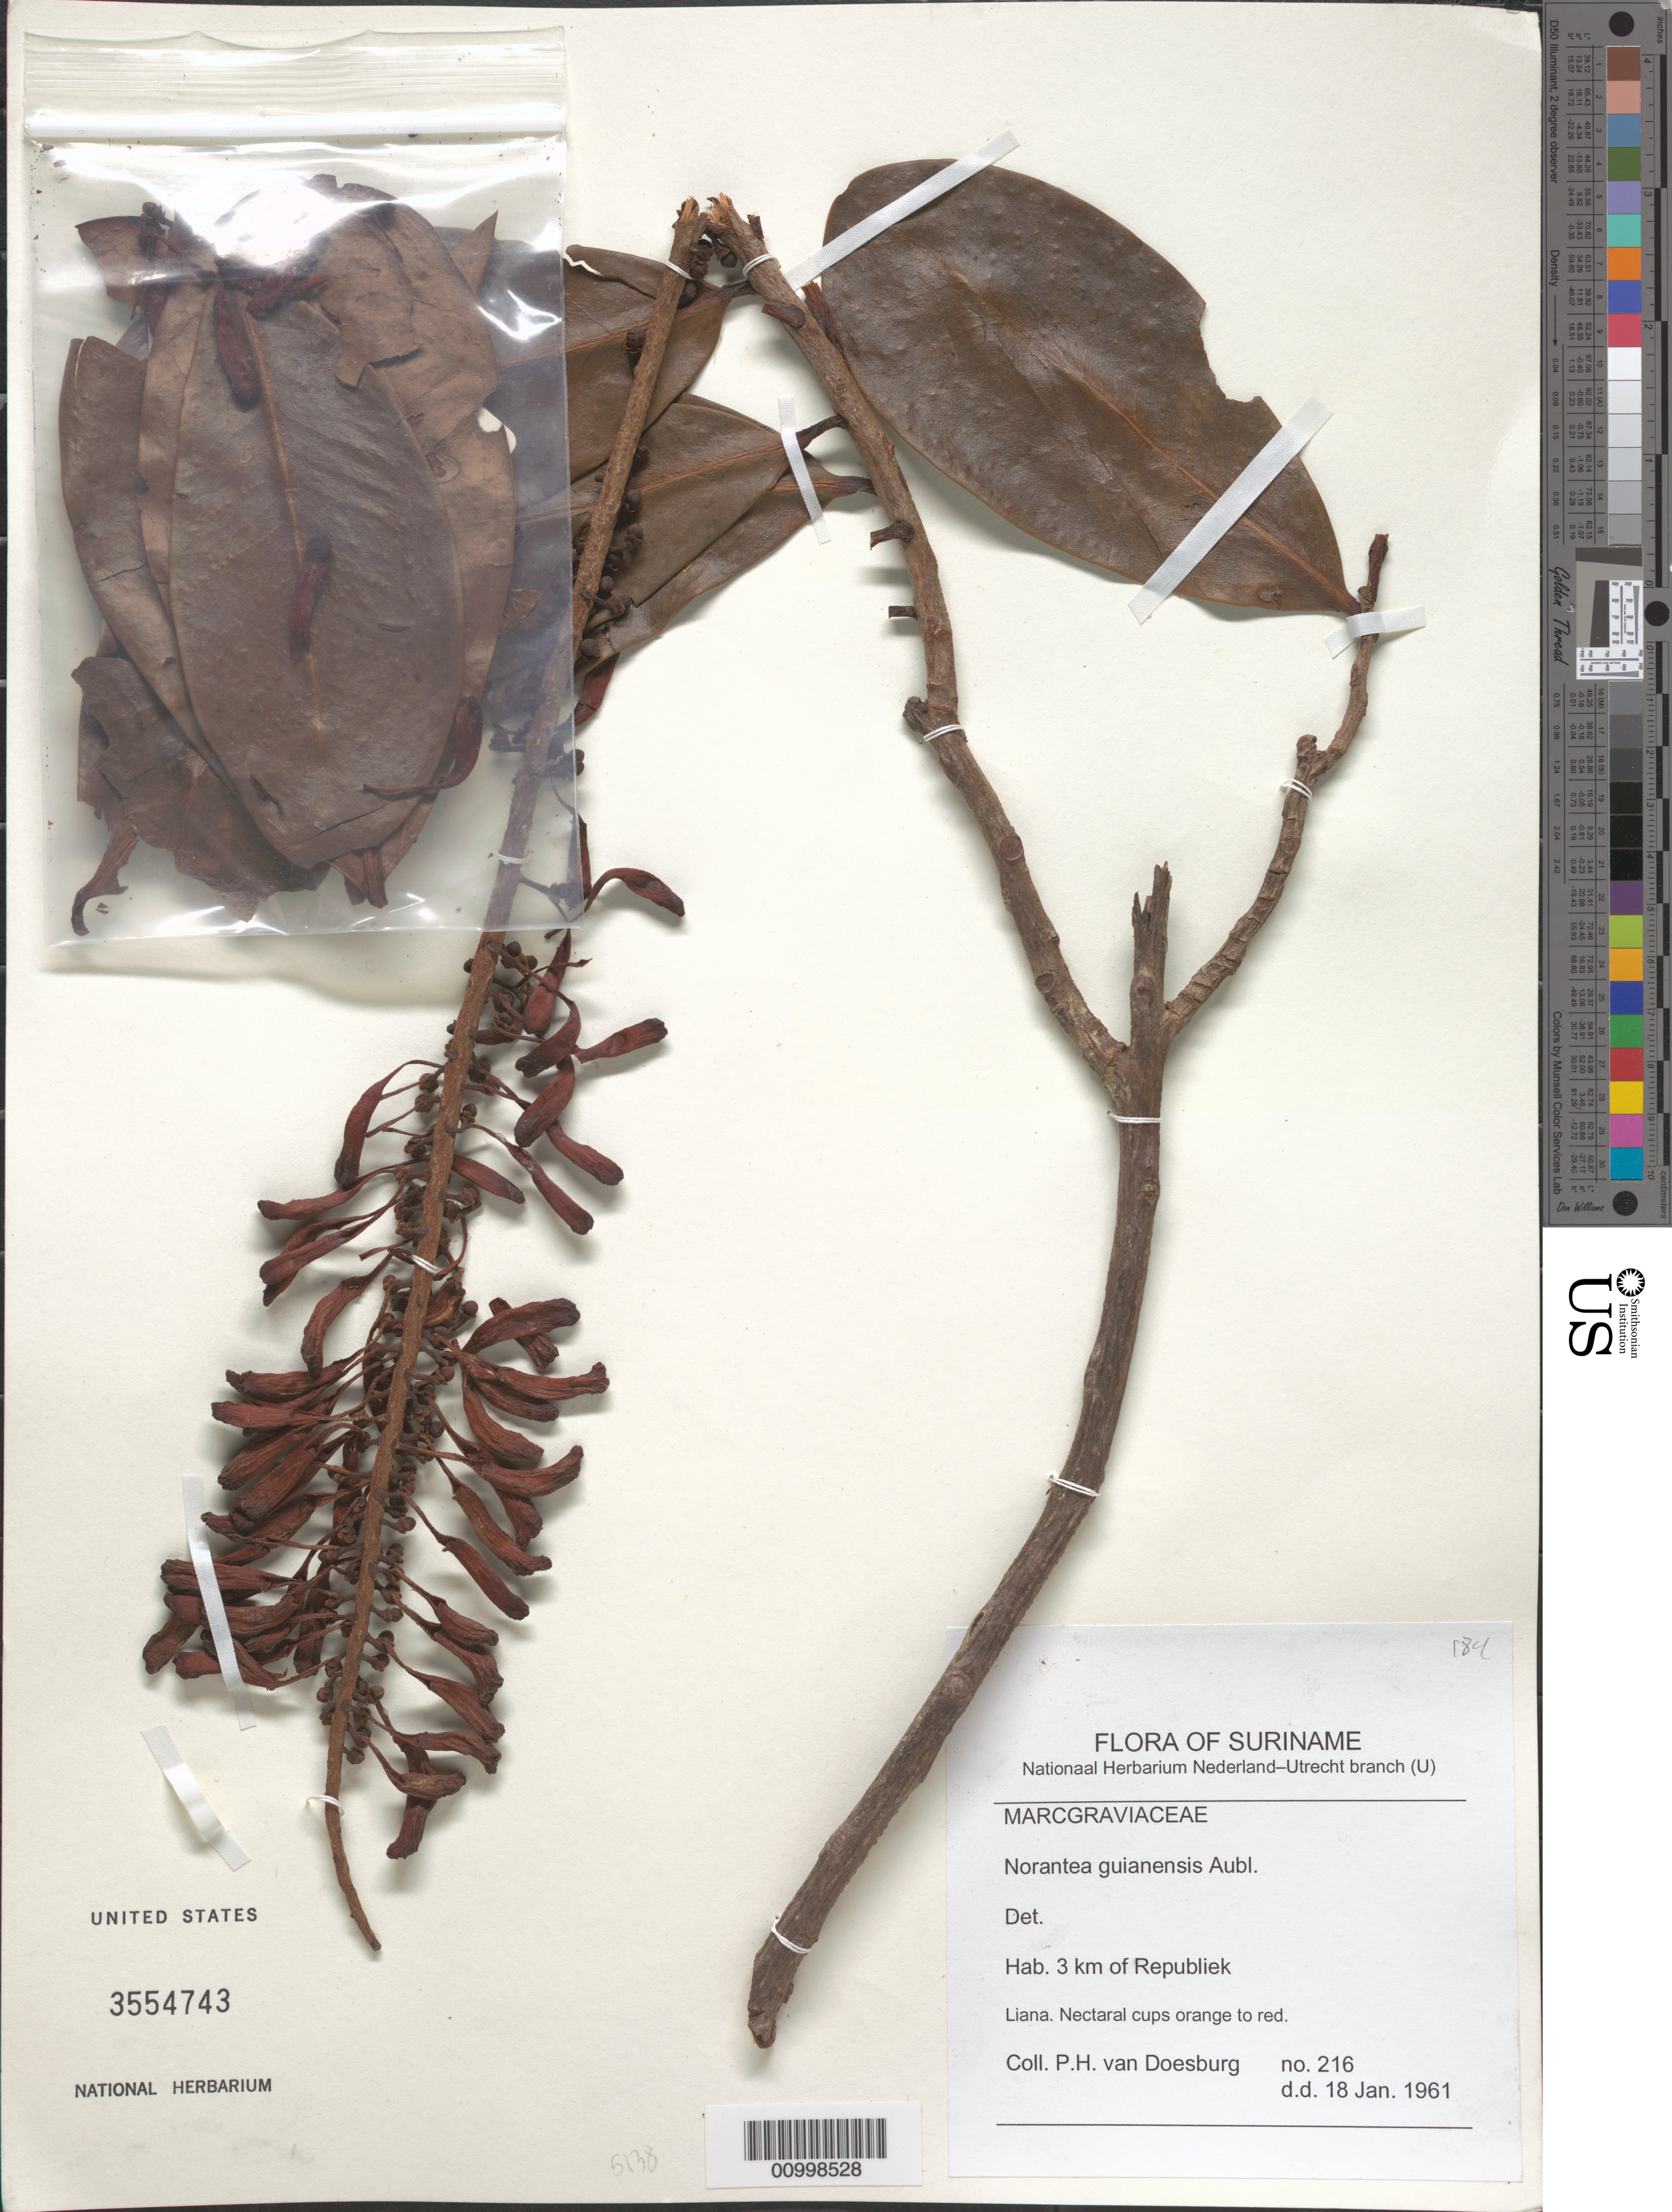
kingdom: Plantae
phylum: Tracheophyta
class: Magnoliopsida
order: Ericales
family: Marcgraviaceae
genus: Norantea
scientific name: Norantea guianensis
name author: Aubl.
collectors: P. Doesburg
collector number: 216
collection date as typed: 18-Jan-61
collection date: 1961-01-18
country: Suriname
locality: Republiek, hab 3 km of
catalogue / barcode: US 3554743